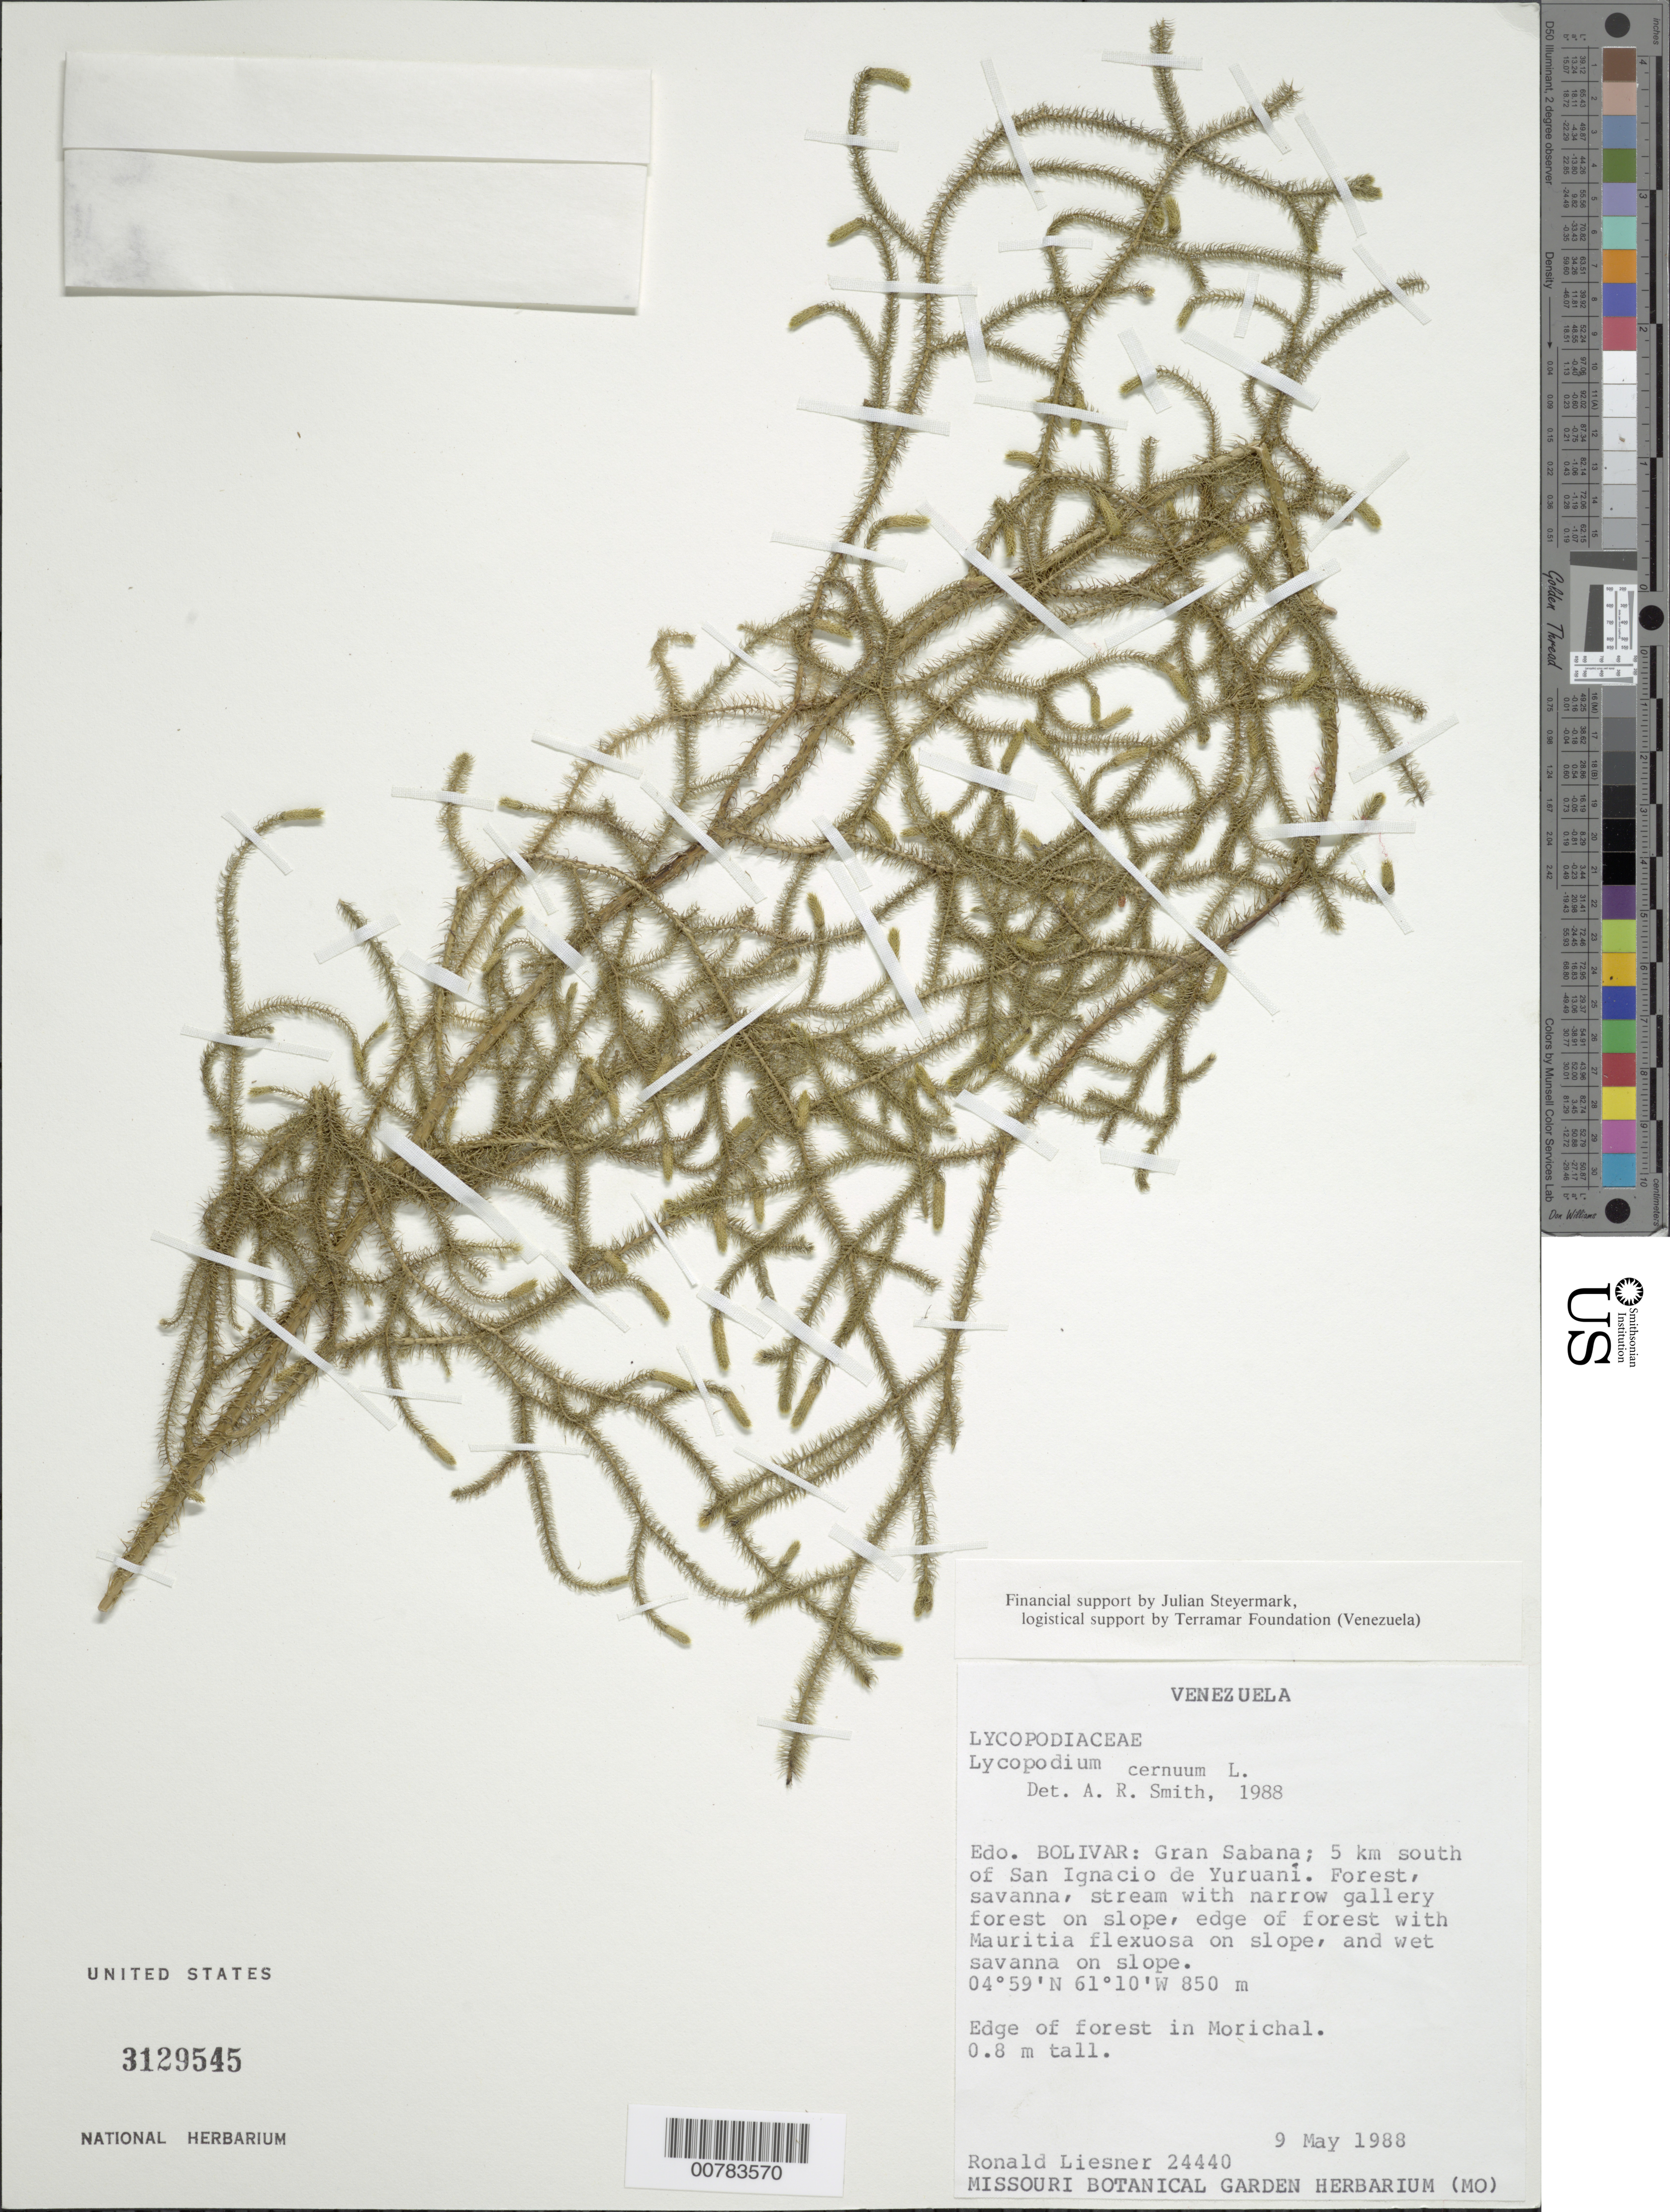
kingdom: Plantae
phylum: Tracheophyta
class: Lycopodiopsida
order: Lycopodiales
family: Lycopodiaceae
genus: Palhinhaea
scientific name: Palhinhaea cernua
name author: (L.) Vasc. & Franco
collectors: R. L. Liesner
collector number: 24440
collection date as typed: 9-May-88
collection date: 1988-05-09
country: Venezuela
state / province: Bolívar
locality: Gran Sabana, 5 km S of San Ignacio de Yuruani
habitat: Forest, savanna, stream with narrow gallery forest on slope, edge of forest with Mauritia flexuosa on slope, and wet savanna on slope; in forest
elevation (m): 850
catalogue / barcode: US 3129545